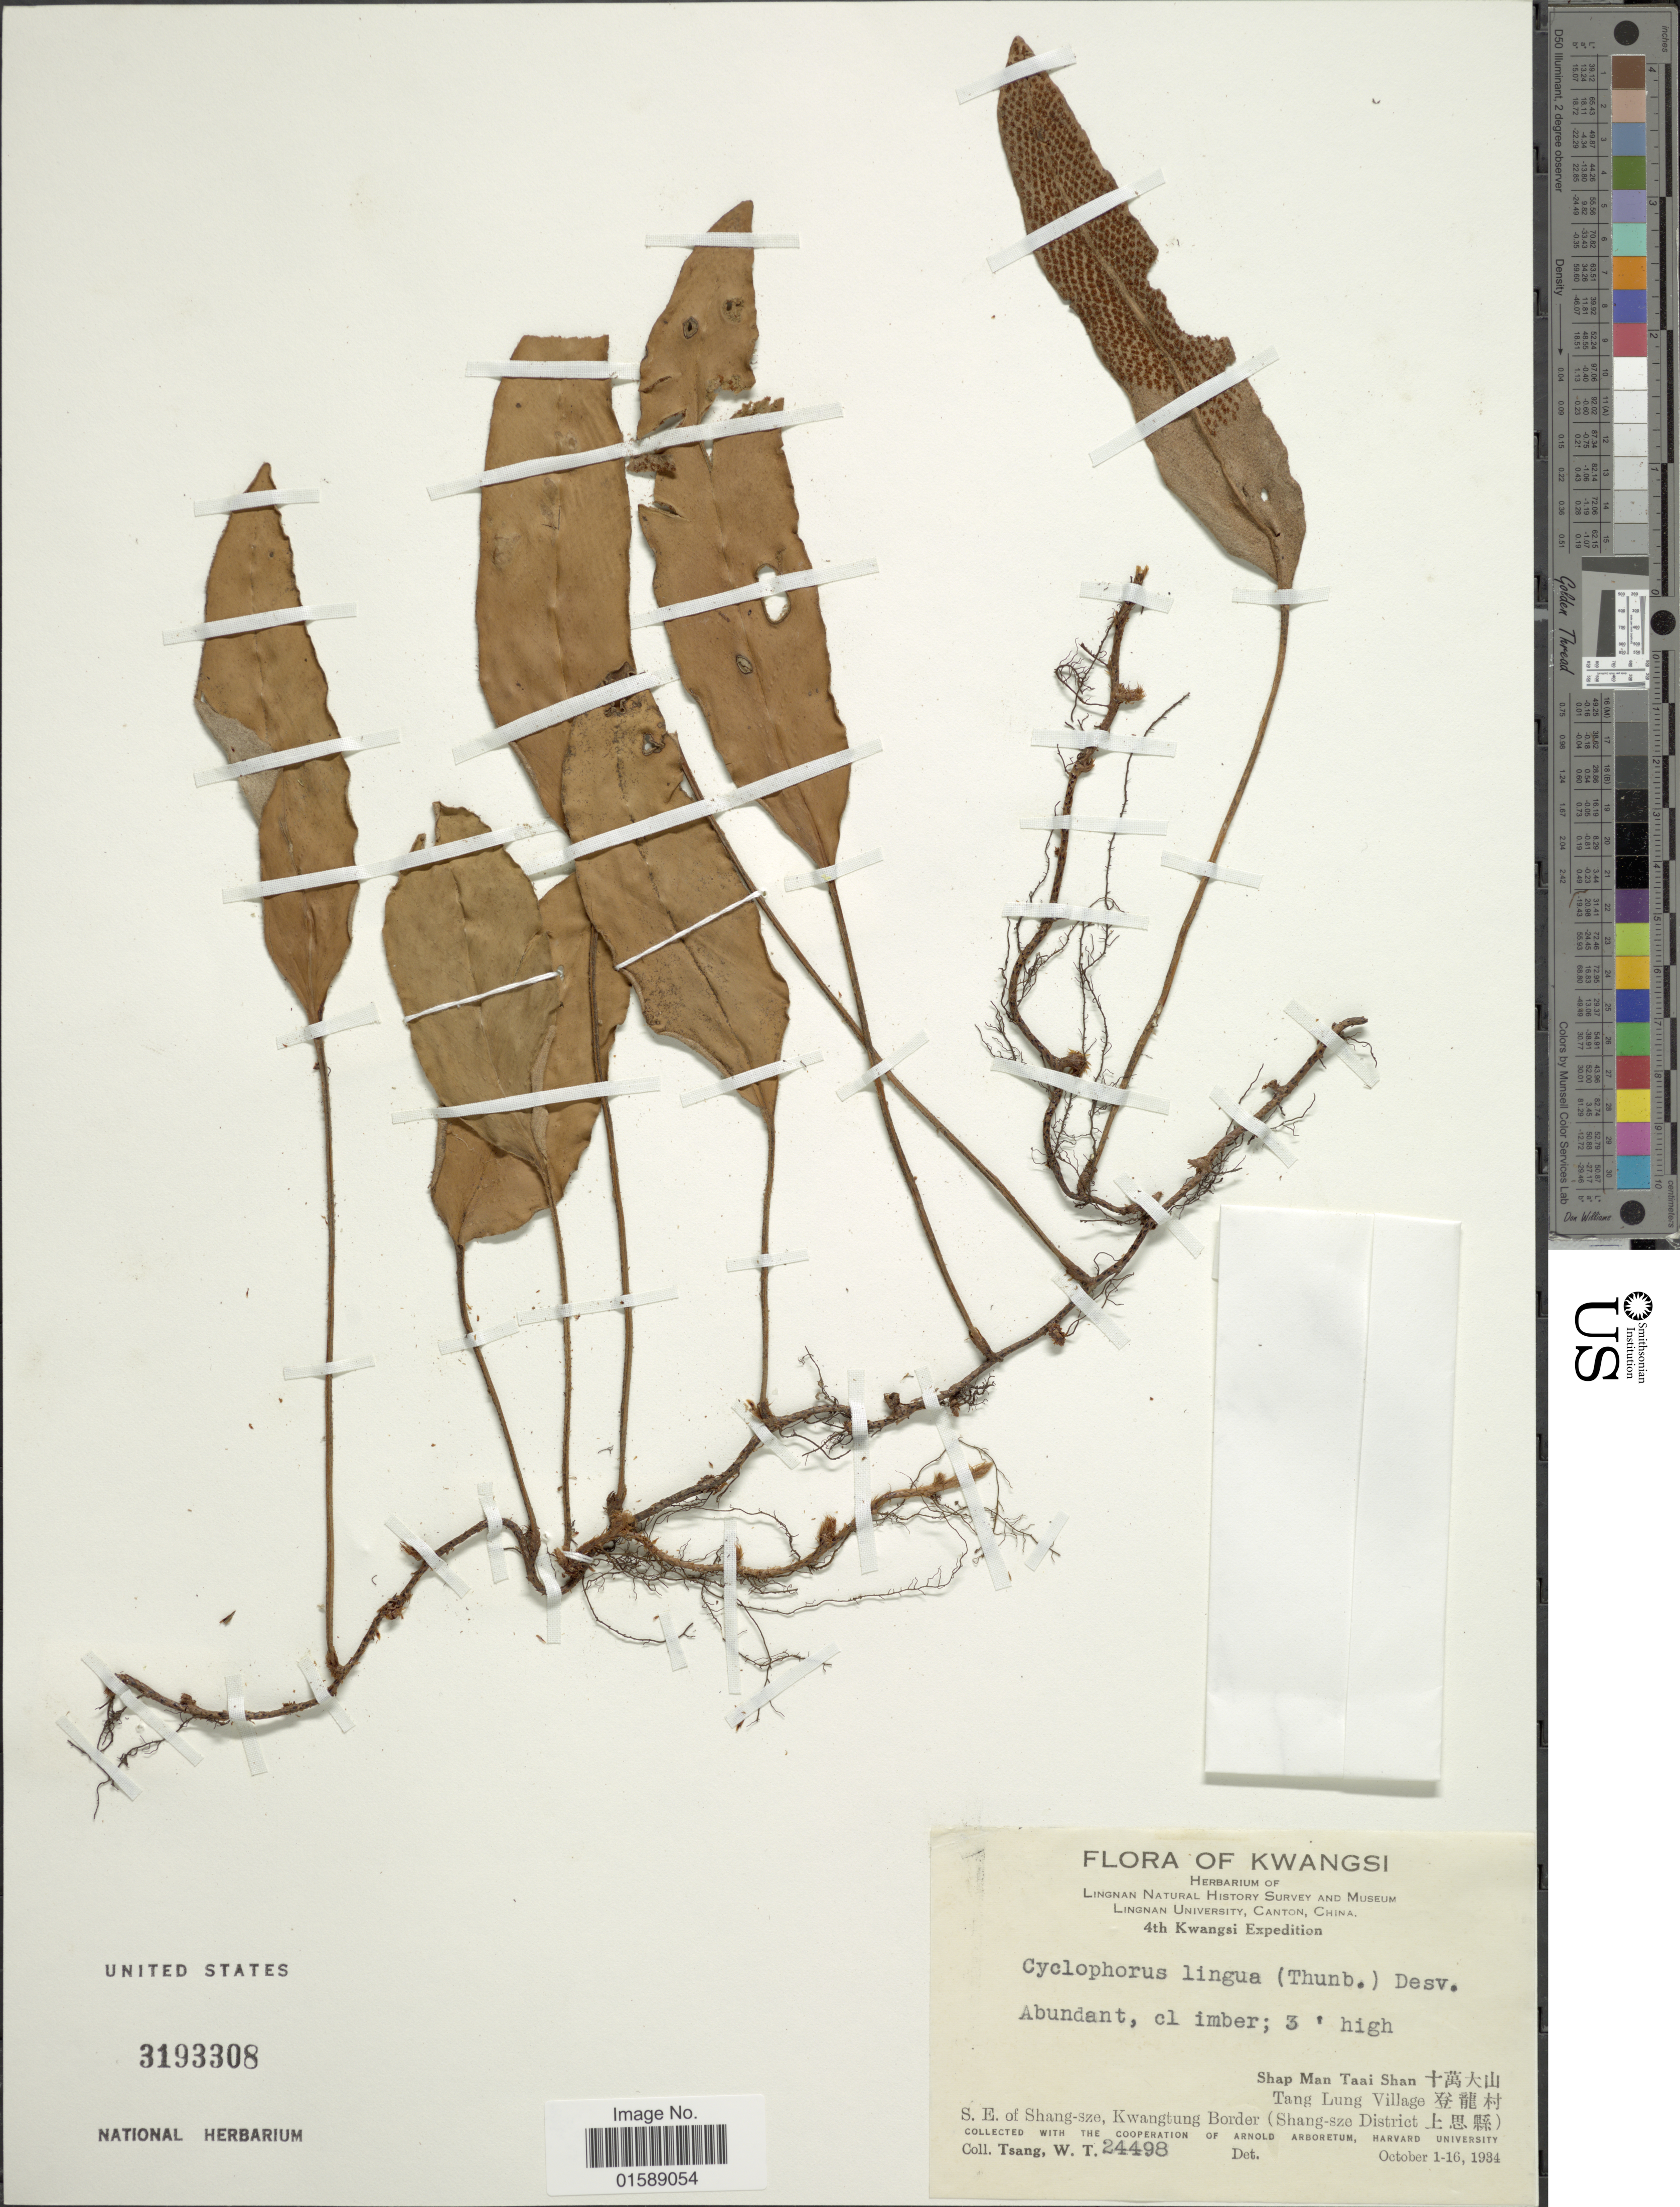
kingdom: Plantae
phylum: Tracheophyta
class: Polypodiopsida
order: Polypodiales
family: Polypodiaceae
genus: Pyrrosia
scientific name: Pyrrosia lingua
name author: (Thurb.) Farw.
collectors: W. T. Tsang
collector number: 24498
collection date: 1934-10-01/1934-10-16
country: China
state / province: Guangxi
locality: Kwangsi. Shap Man Taai Shan. Tang Lung Village. S. E. of Shang-sze, Kwangtung Border (Shang-sze District)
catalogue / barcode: US 3193308